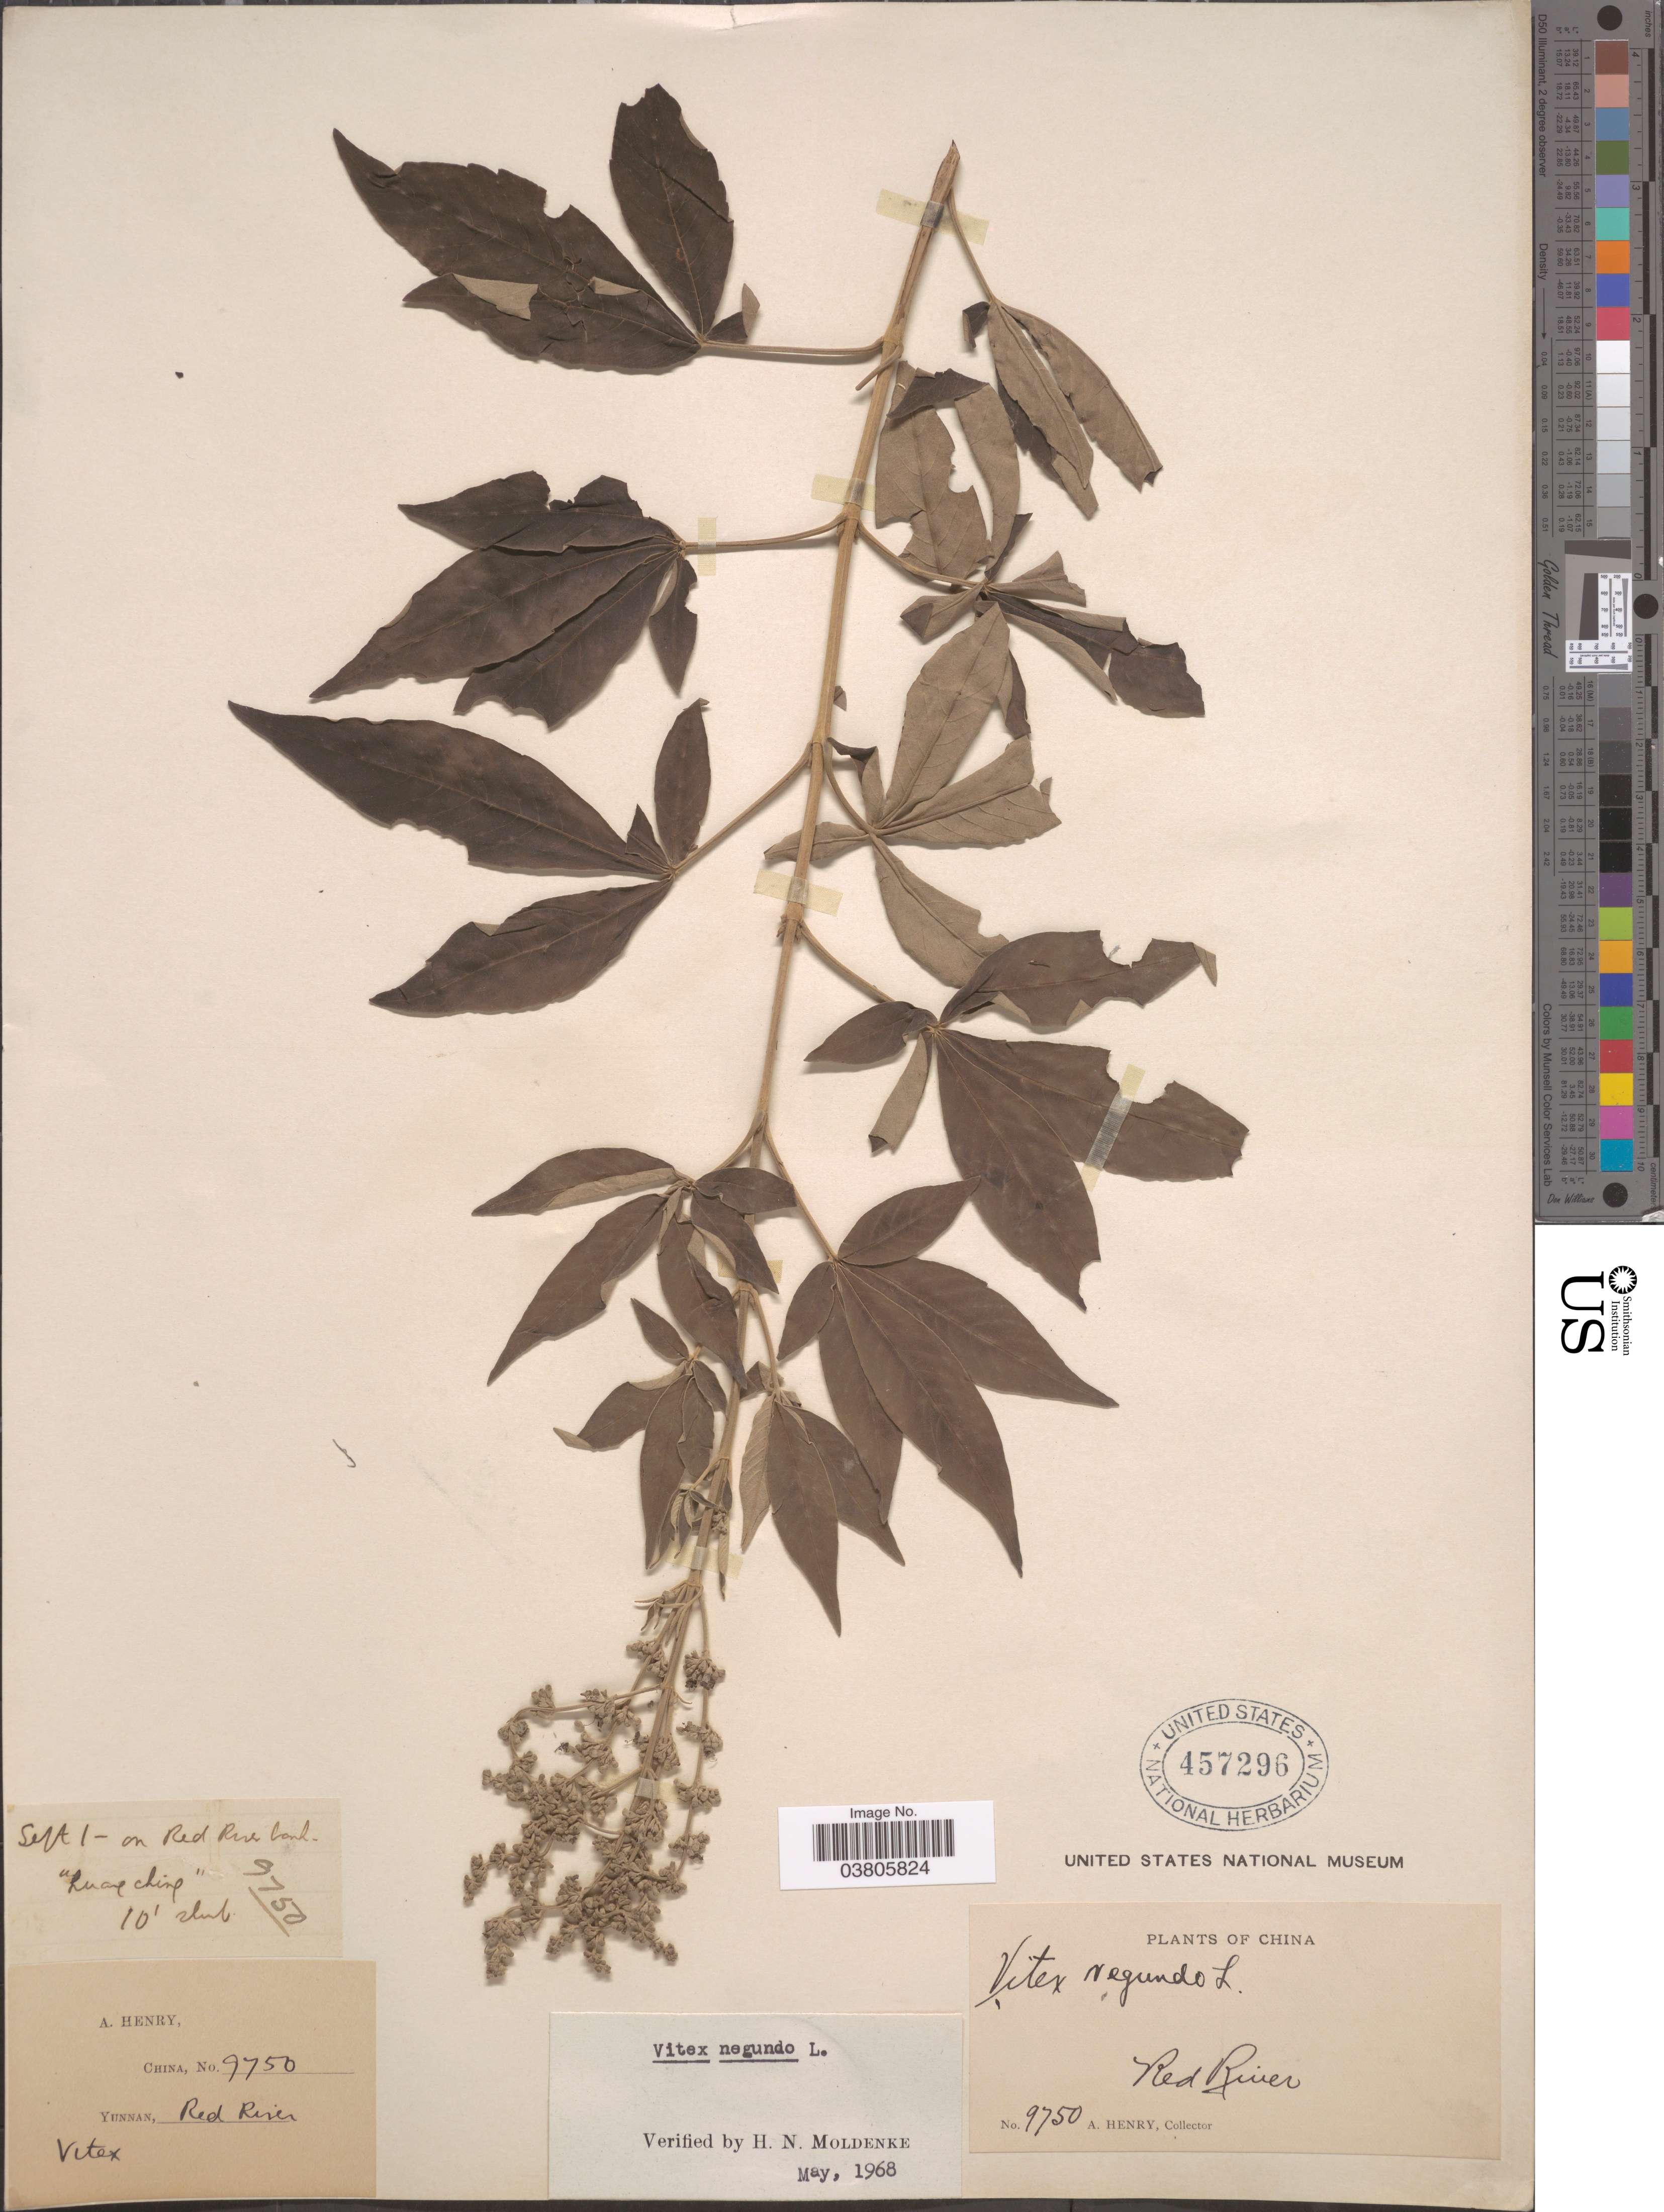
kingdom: Plantae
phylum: Tracheophyta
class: Magnoliopsida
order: Lamiales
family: Lamiaceae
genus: Vitex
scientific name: Vitex negundo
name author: L.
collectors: A. Henry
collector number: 9750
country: China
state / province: Yunnan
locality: Red River.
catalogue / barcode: US 457296